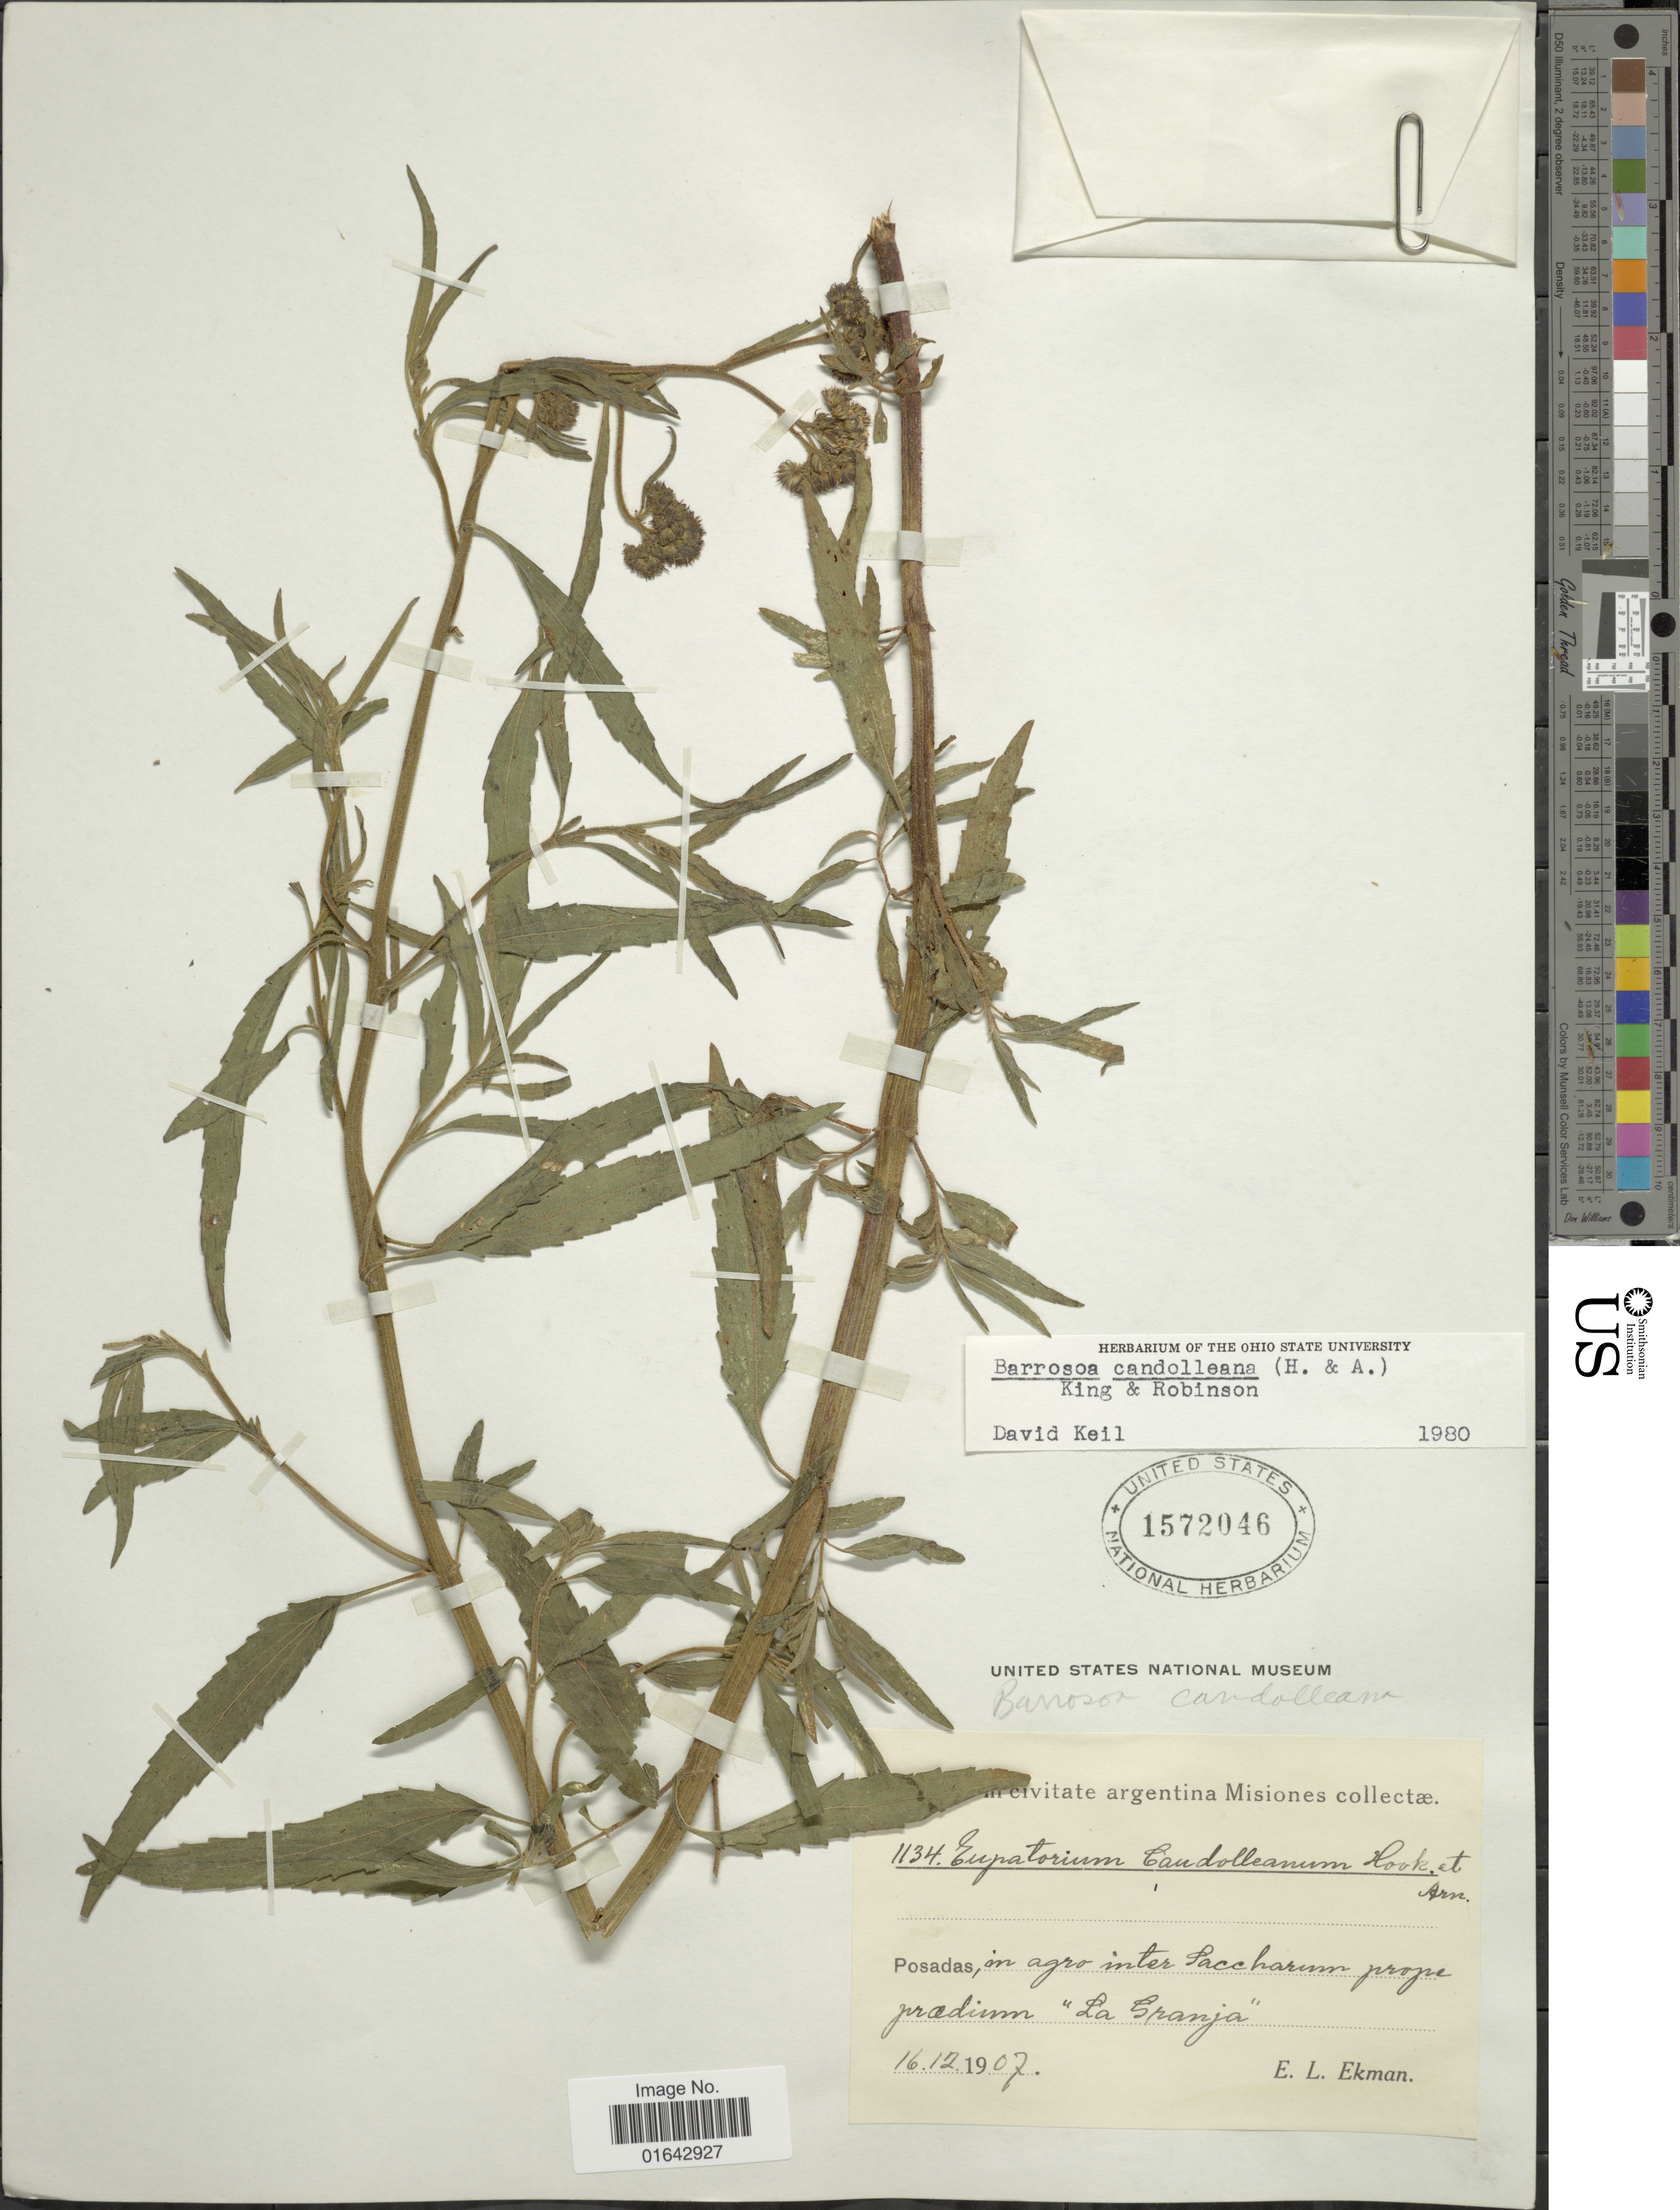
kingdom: Plantae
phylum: Tracheophyta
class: Magnoliopsida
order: Asterales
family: Asteraceae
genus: Barrosoa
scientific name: Barrosoa candolleana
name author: (Hook. & Arn.) R.M. King & H. Rob.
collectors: E. L. Ekman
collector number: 1134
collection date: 1907-12-16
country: Argentina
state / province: Misiones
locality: Posadas, in agro inter Saccharum prope pradium "La Granja"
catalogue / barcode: US 1572046